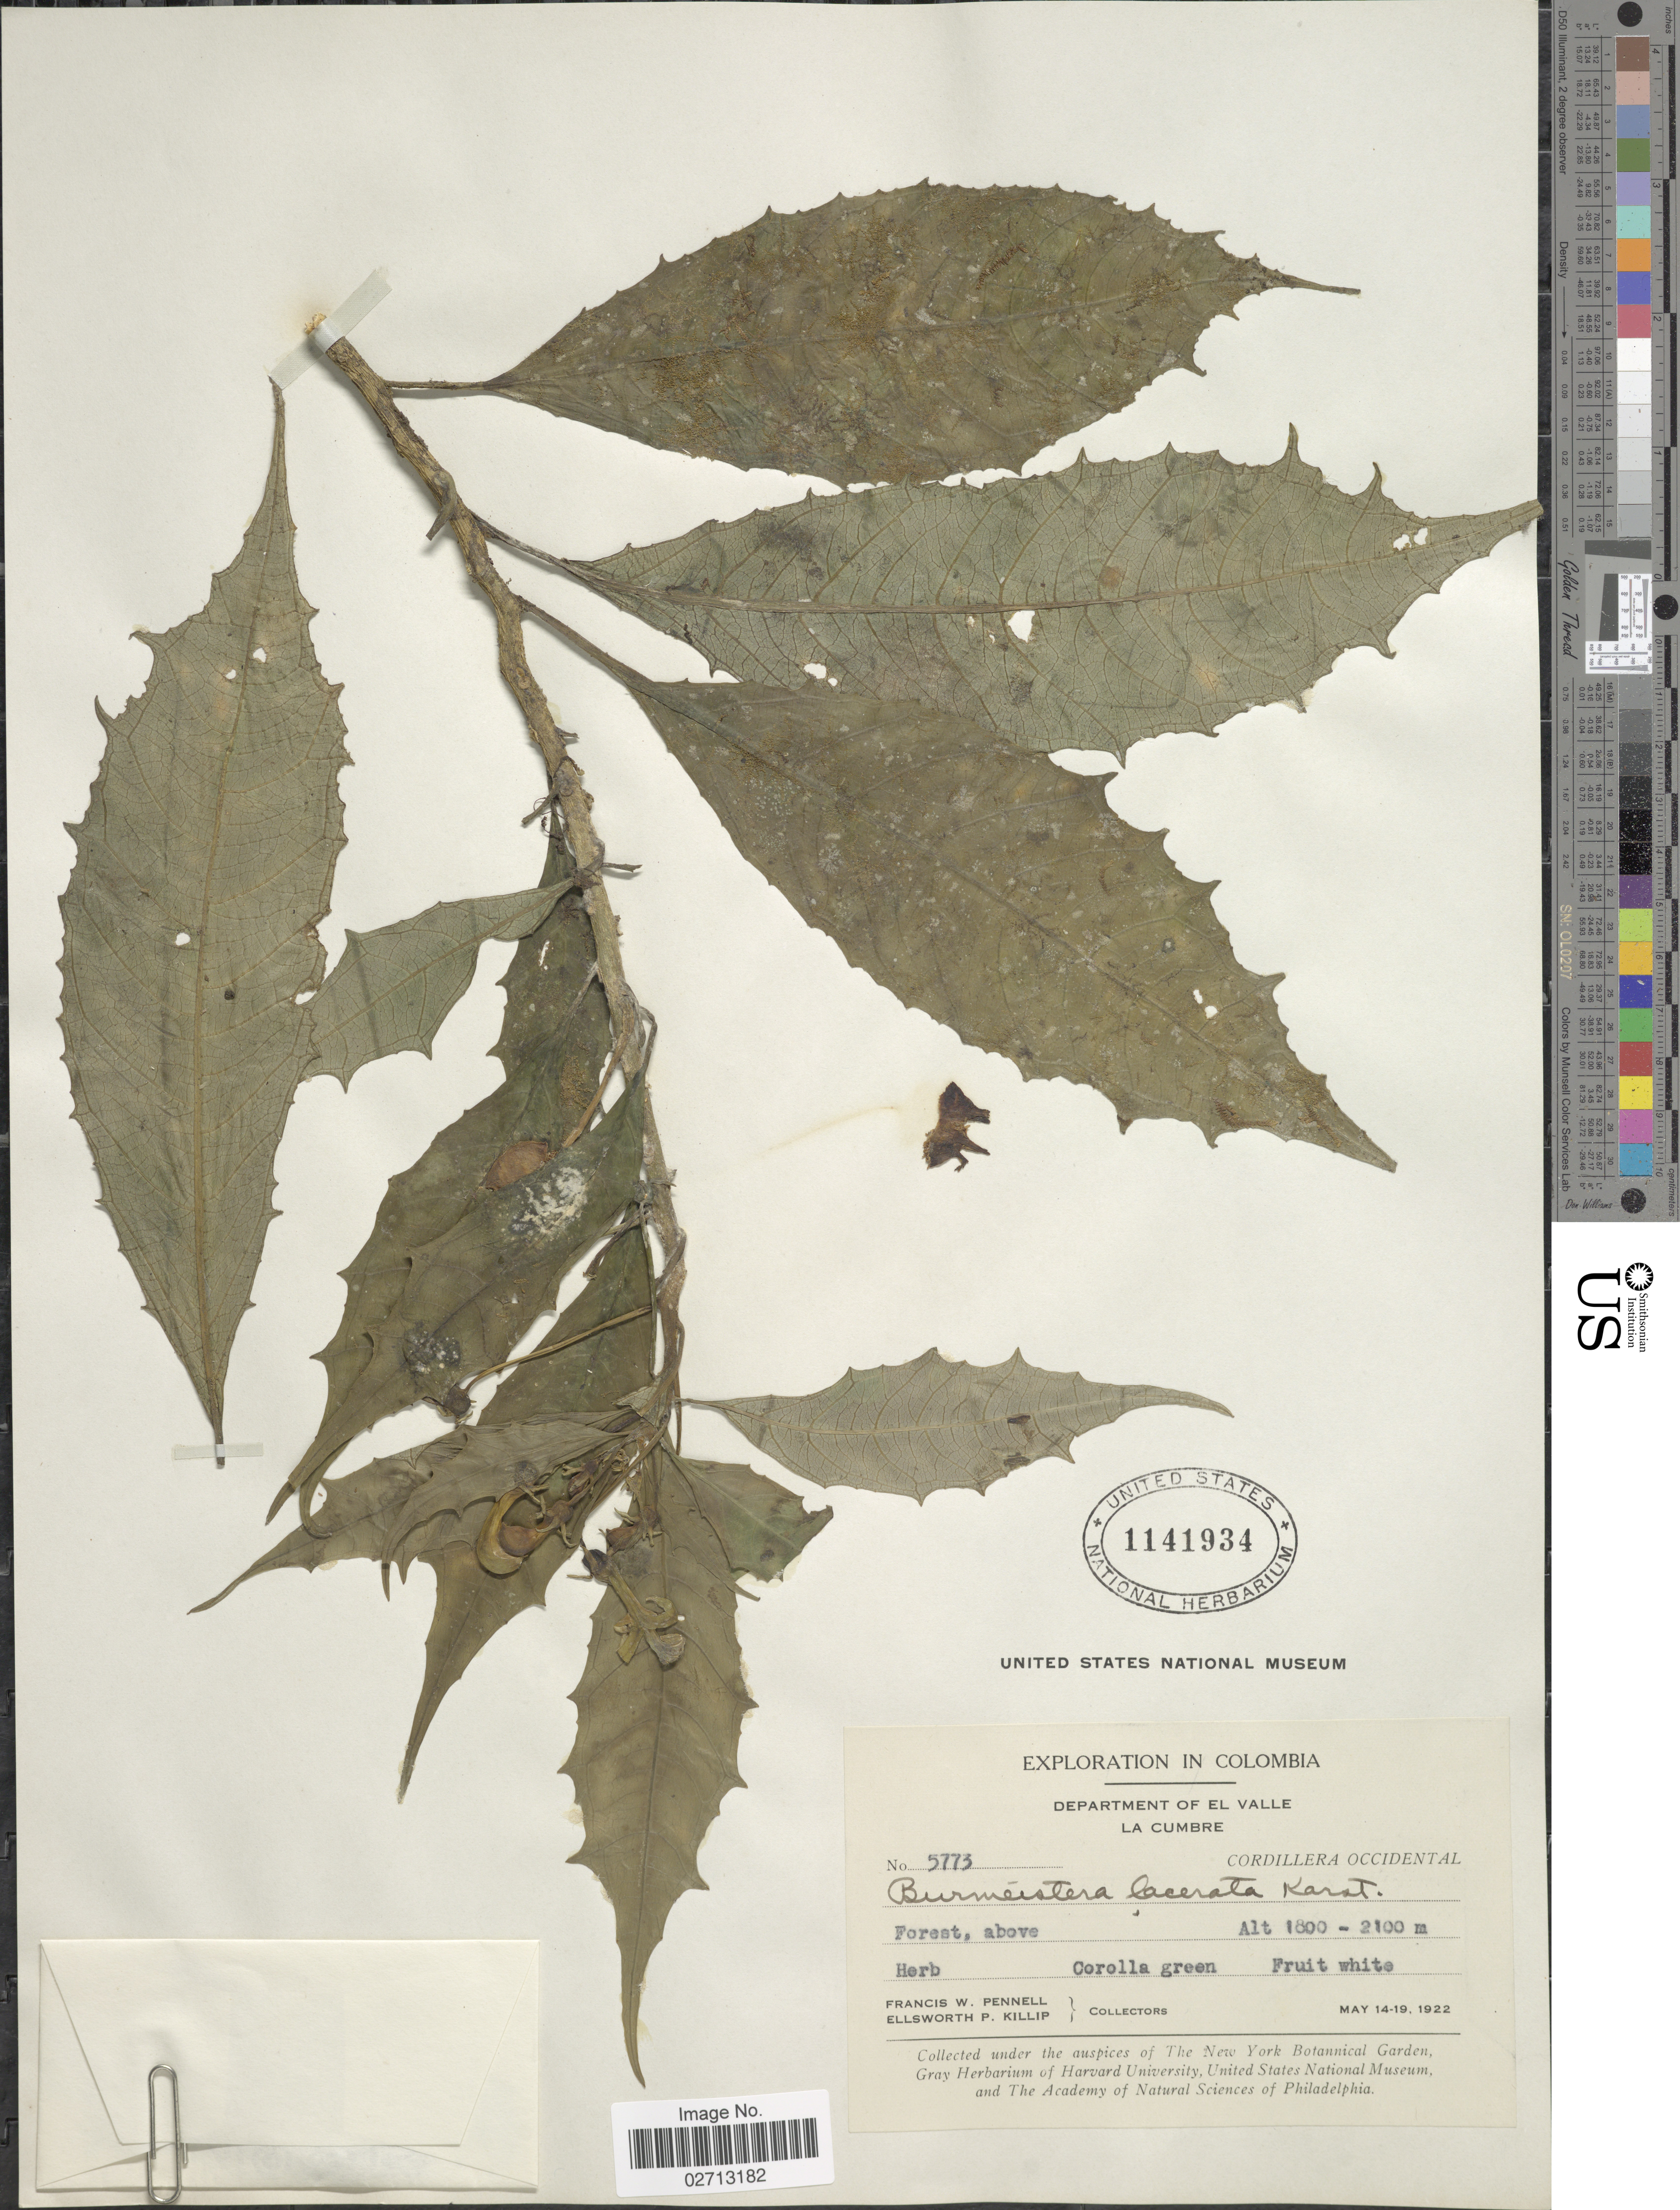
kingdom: Plantae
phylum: Tracheophyta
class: Magnoliopsida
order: Asterales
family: Campanulaceae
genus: Burmeistera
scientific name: Burmeistera lacerata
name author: H. Karst.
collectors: F. W. Pennell & E. P. Killip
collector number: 5773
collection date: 1922-05-14/1922-05-19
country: Colombia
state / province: Valle del Cauca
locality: Department of El Valle. La Cumbre. Cordillera Occidental.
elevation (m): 1800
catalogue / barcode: US 1141934